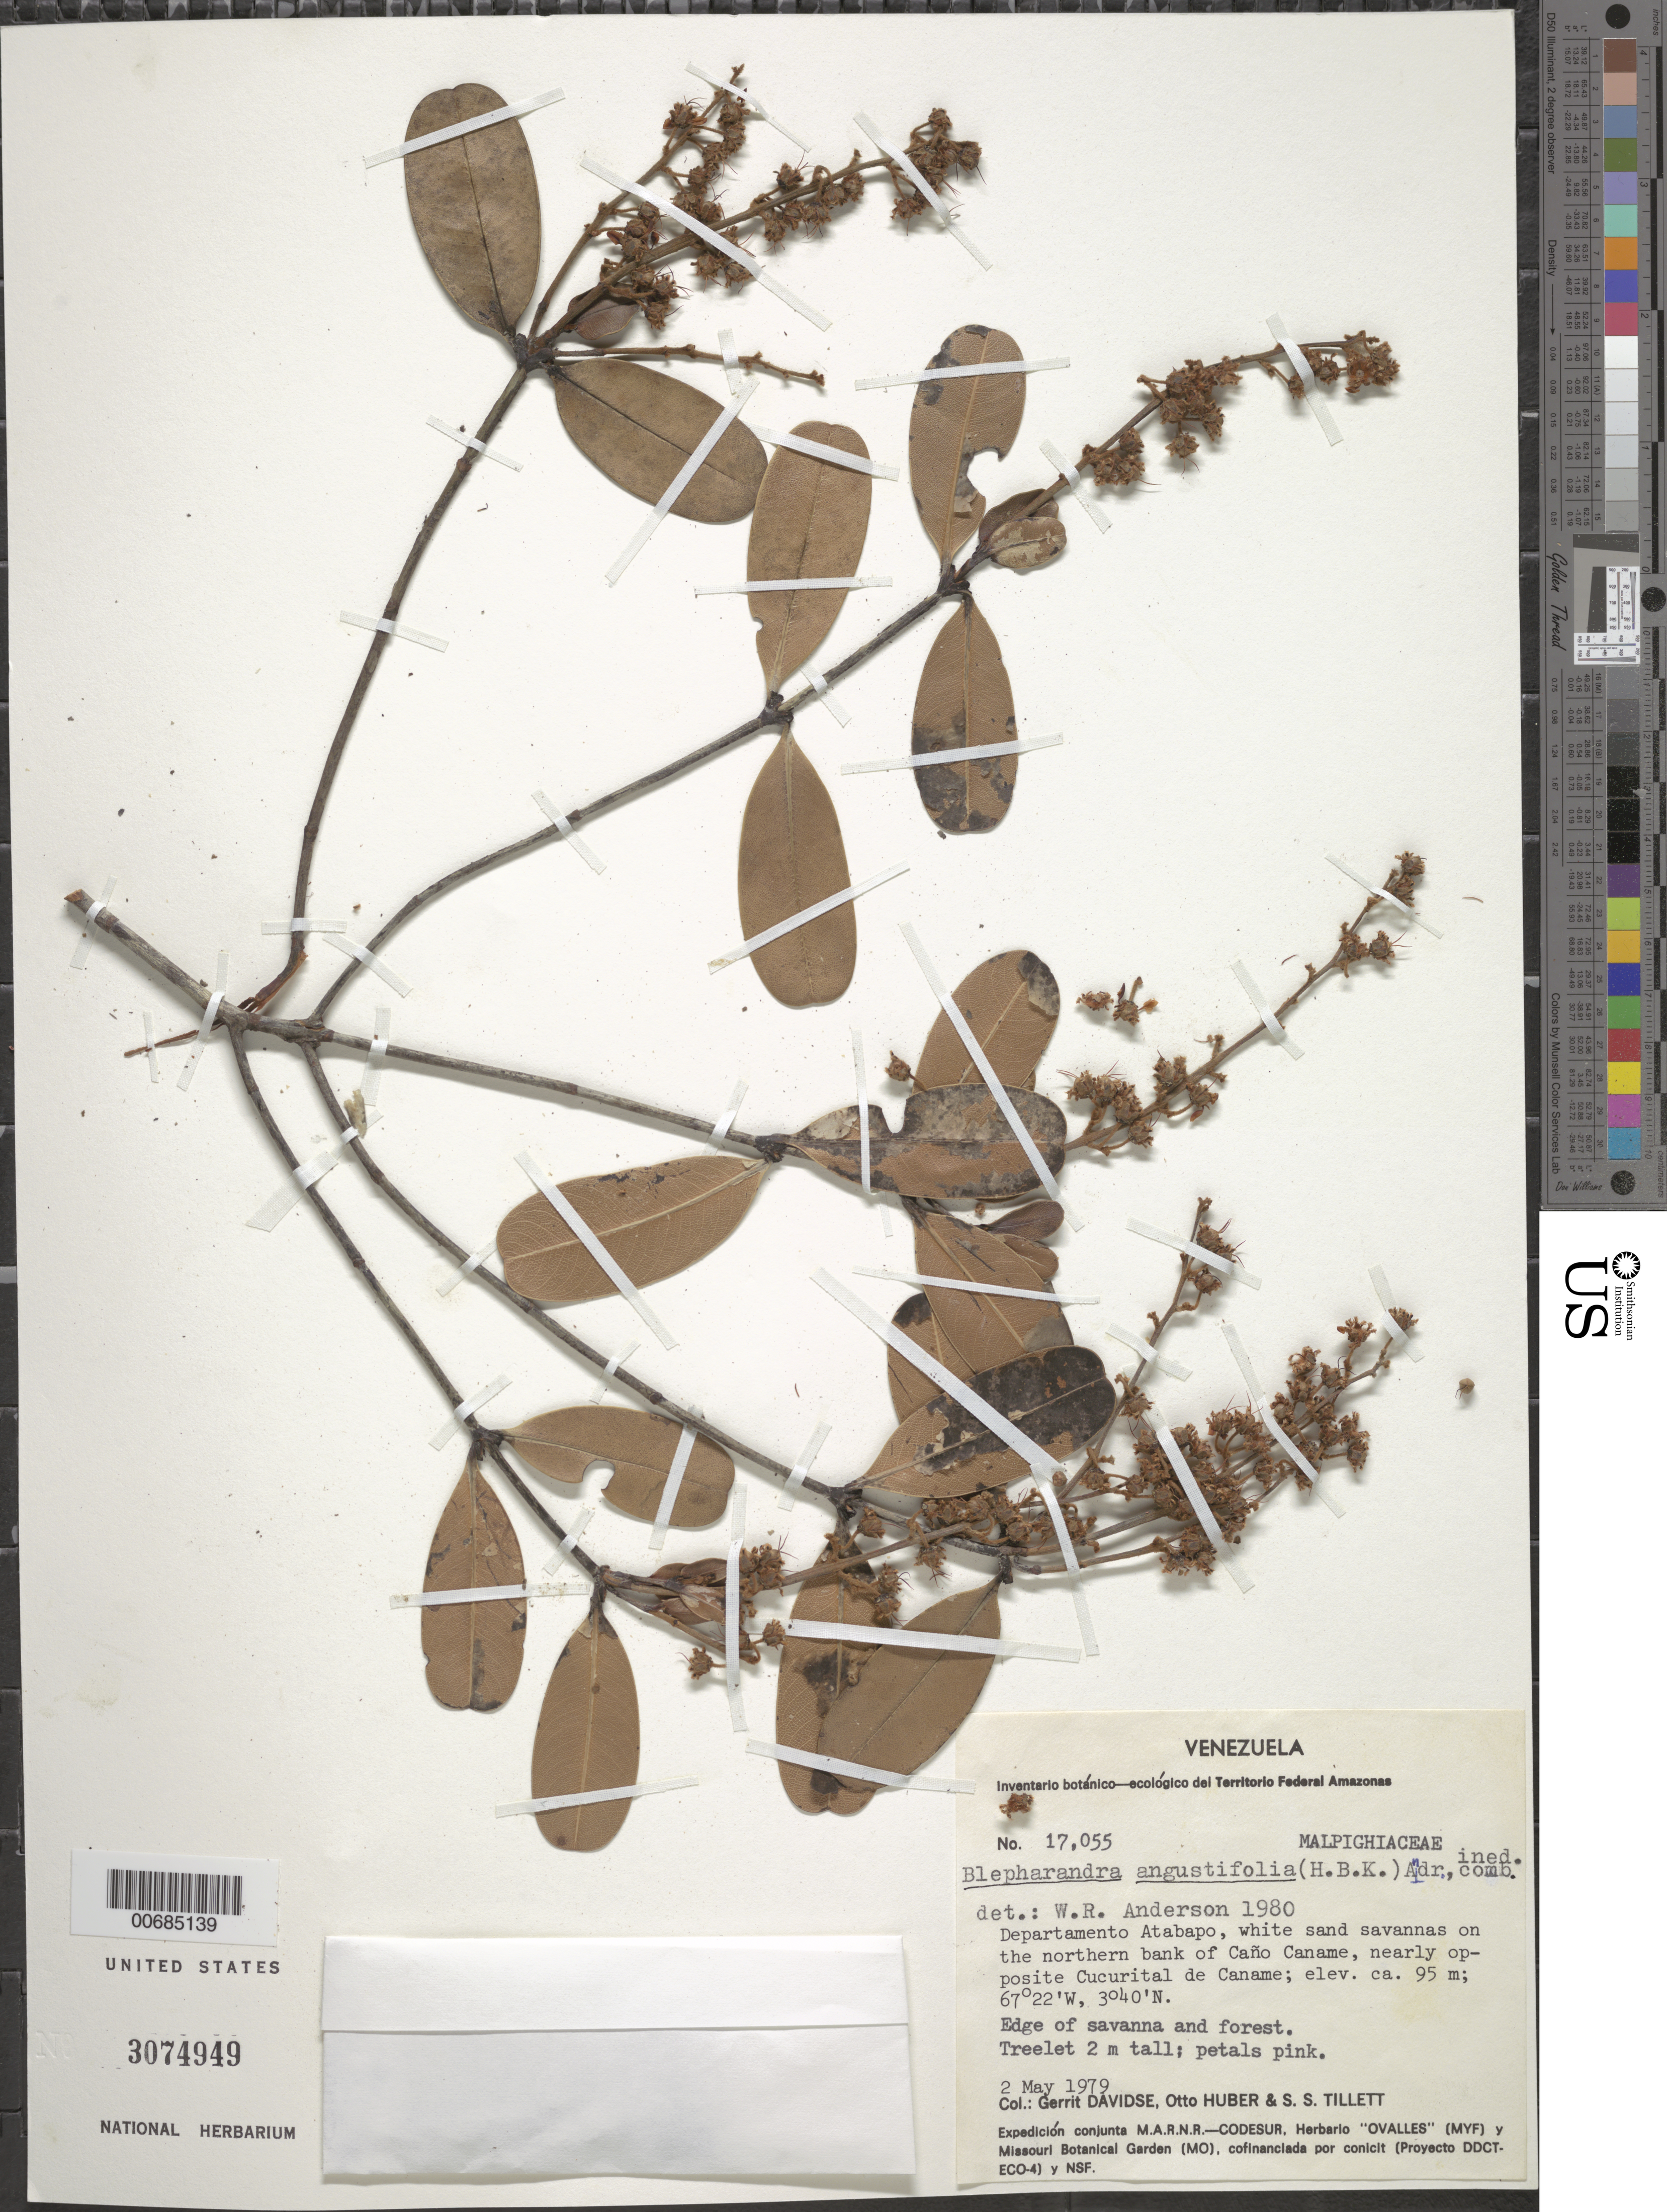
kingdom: Plantae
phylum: Tracheophyta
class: Magnoliopsida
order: Malpighiales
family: Malpighiaceae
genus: Blepharandra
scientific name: Blepharandra angustifolia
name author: (Kunth) W.R. Anderson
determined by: Anderson, W. R., (MICH), University of Michigan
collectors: G. Davidse, O. Huber & S. S. Tillett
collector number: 17055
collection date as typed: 2-May-79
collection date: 1979-05-02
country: Venezuela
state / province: Amazonas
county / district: Atabapo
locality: Caño Caname, opposite Cucurital de Caname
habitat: White sand savanna edge and forest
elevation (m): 95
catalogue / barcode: US 3074949